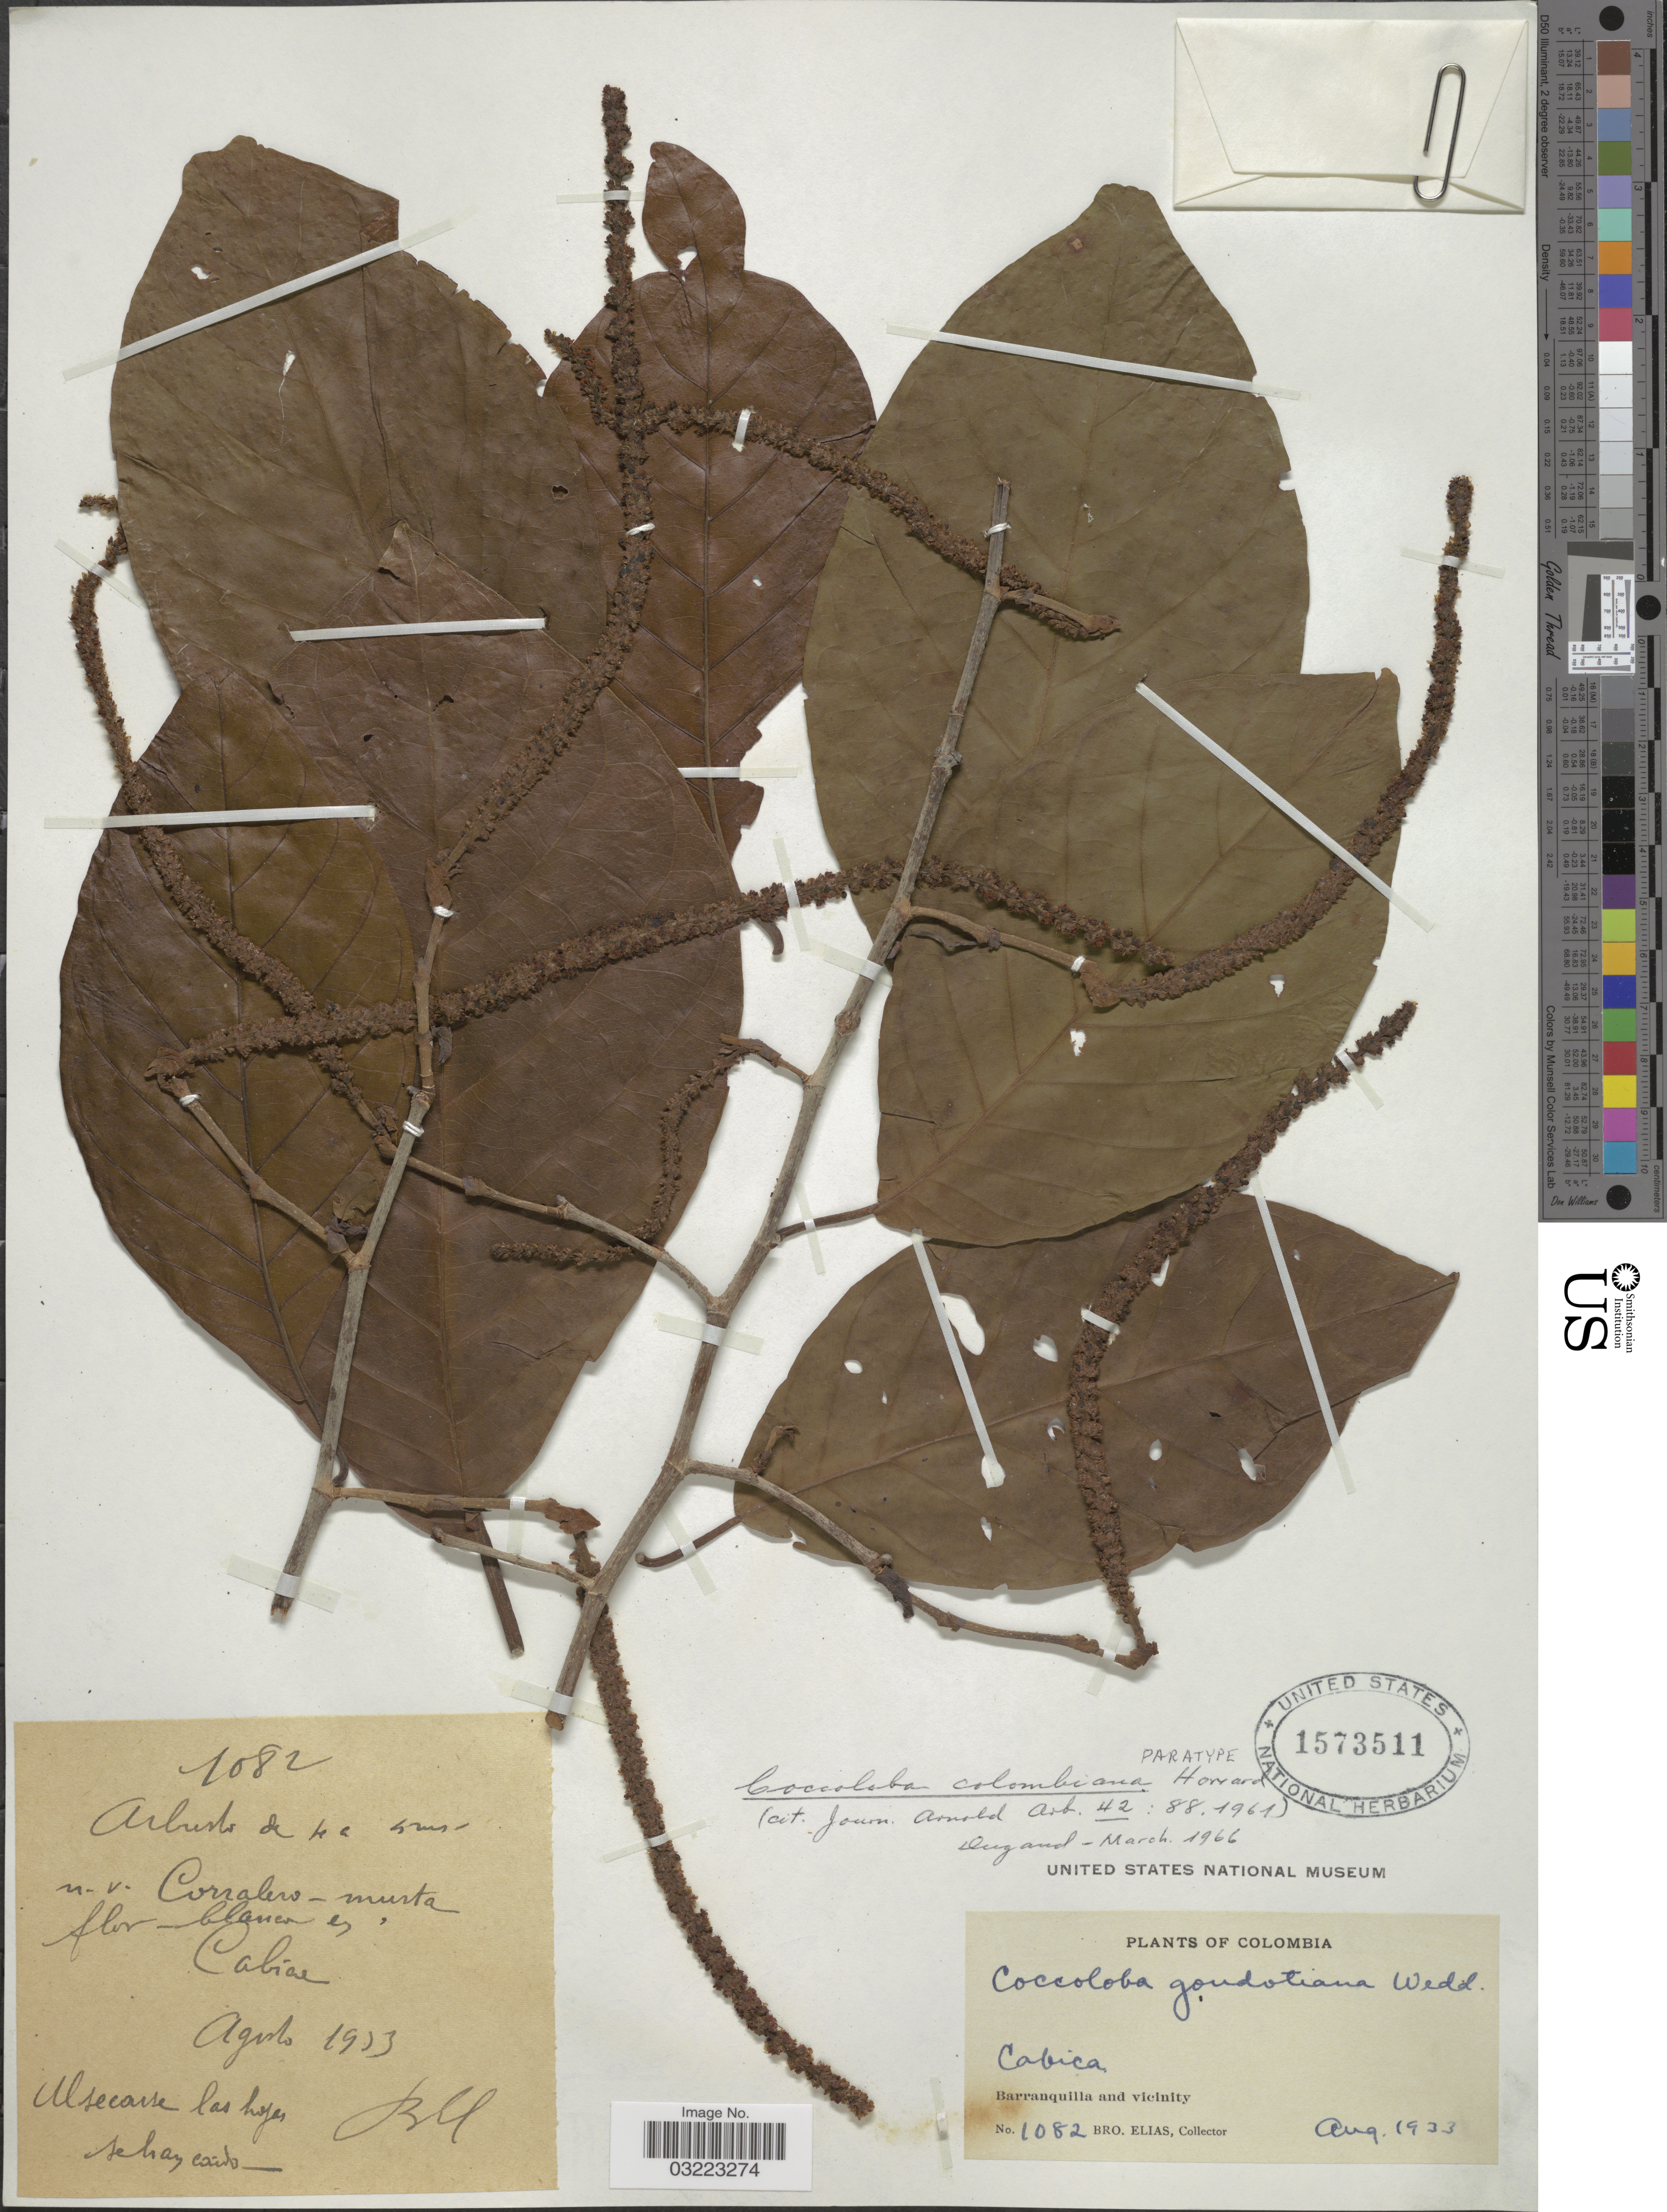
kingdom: Plantae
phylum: Tracheophyta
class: Magnoliopsida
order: Caryophyllales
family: Polygonaceae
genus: Coccoloba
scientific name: Coccoloba colombiana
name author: R.A. Howard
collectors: Bro. Elias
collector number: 1082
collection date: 1933-08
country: Colombia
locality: Cabica. Barranquilla and vicinity.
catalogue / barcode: US 1573511